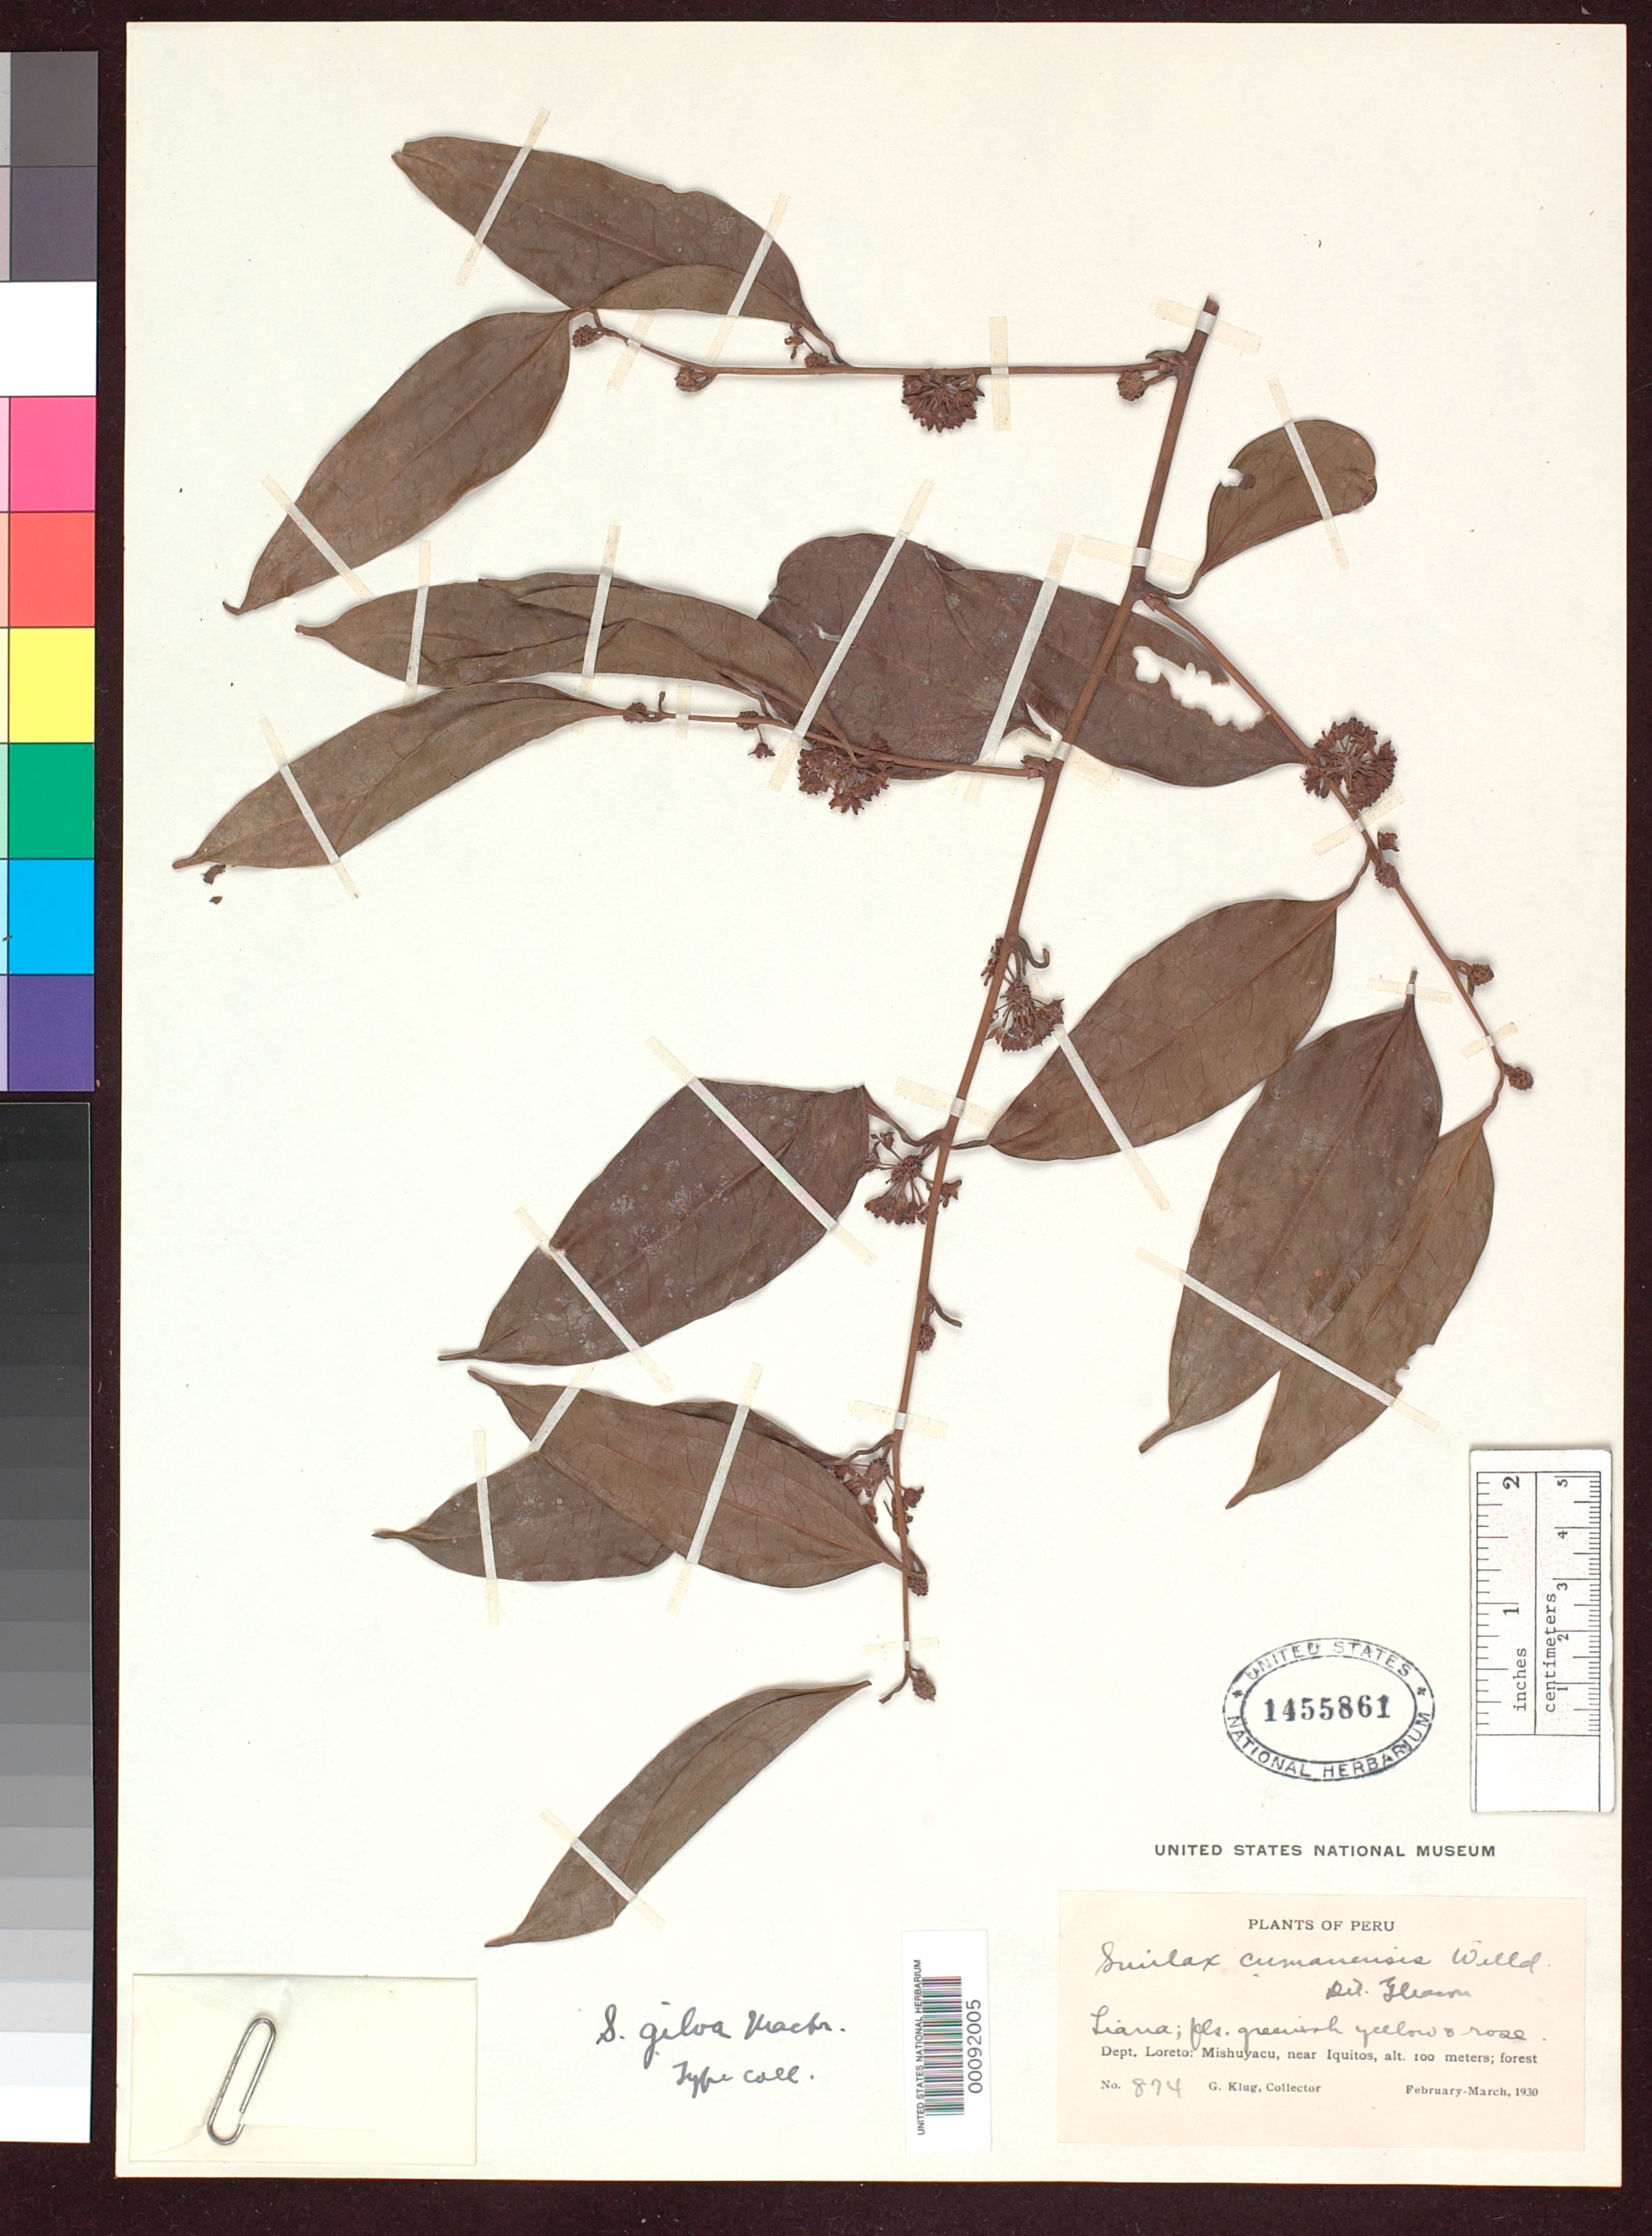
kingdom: Plantae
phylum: Tracheophyta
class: Liliopsida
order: Liliales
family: Smilacaceae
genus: Smilax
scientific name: Smilax gilva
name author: J.F. Macbr.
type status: Isotype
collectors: G. Klug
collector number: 874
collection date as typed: Feb 1930 to -- Mar 1930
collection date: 1930-02/1930-03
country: Peru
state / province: Loreto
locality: Mishuyacu, near Iquitos.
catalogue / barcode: US 1455861